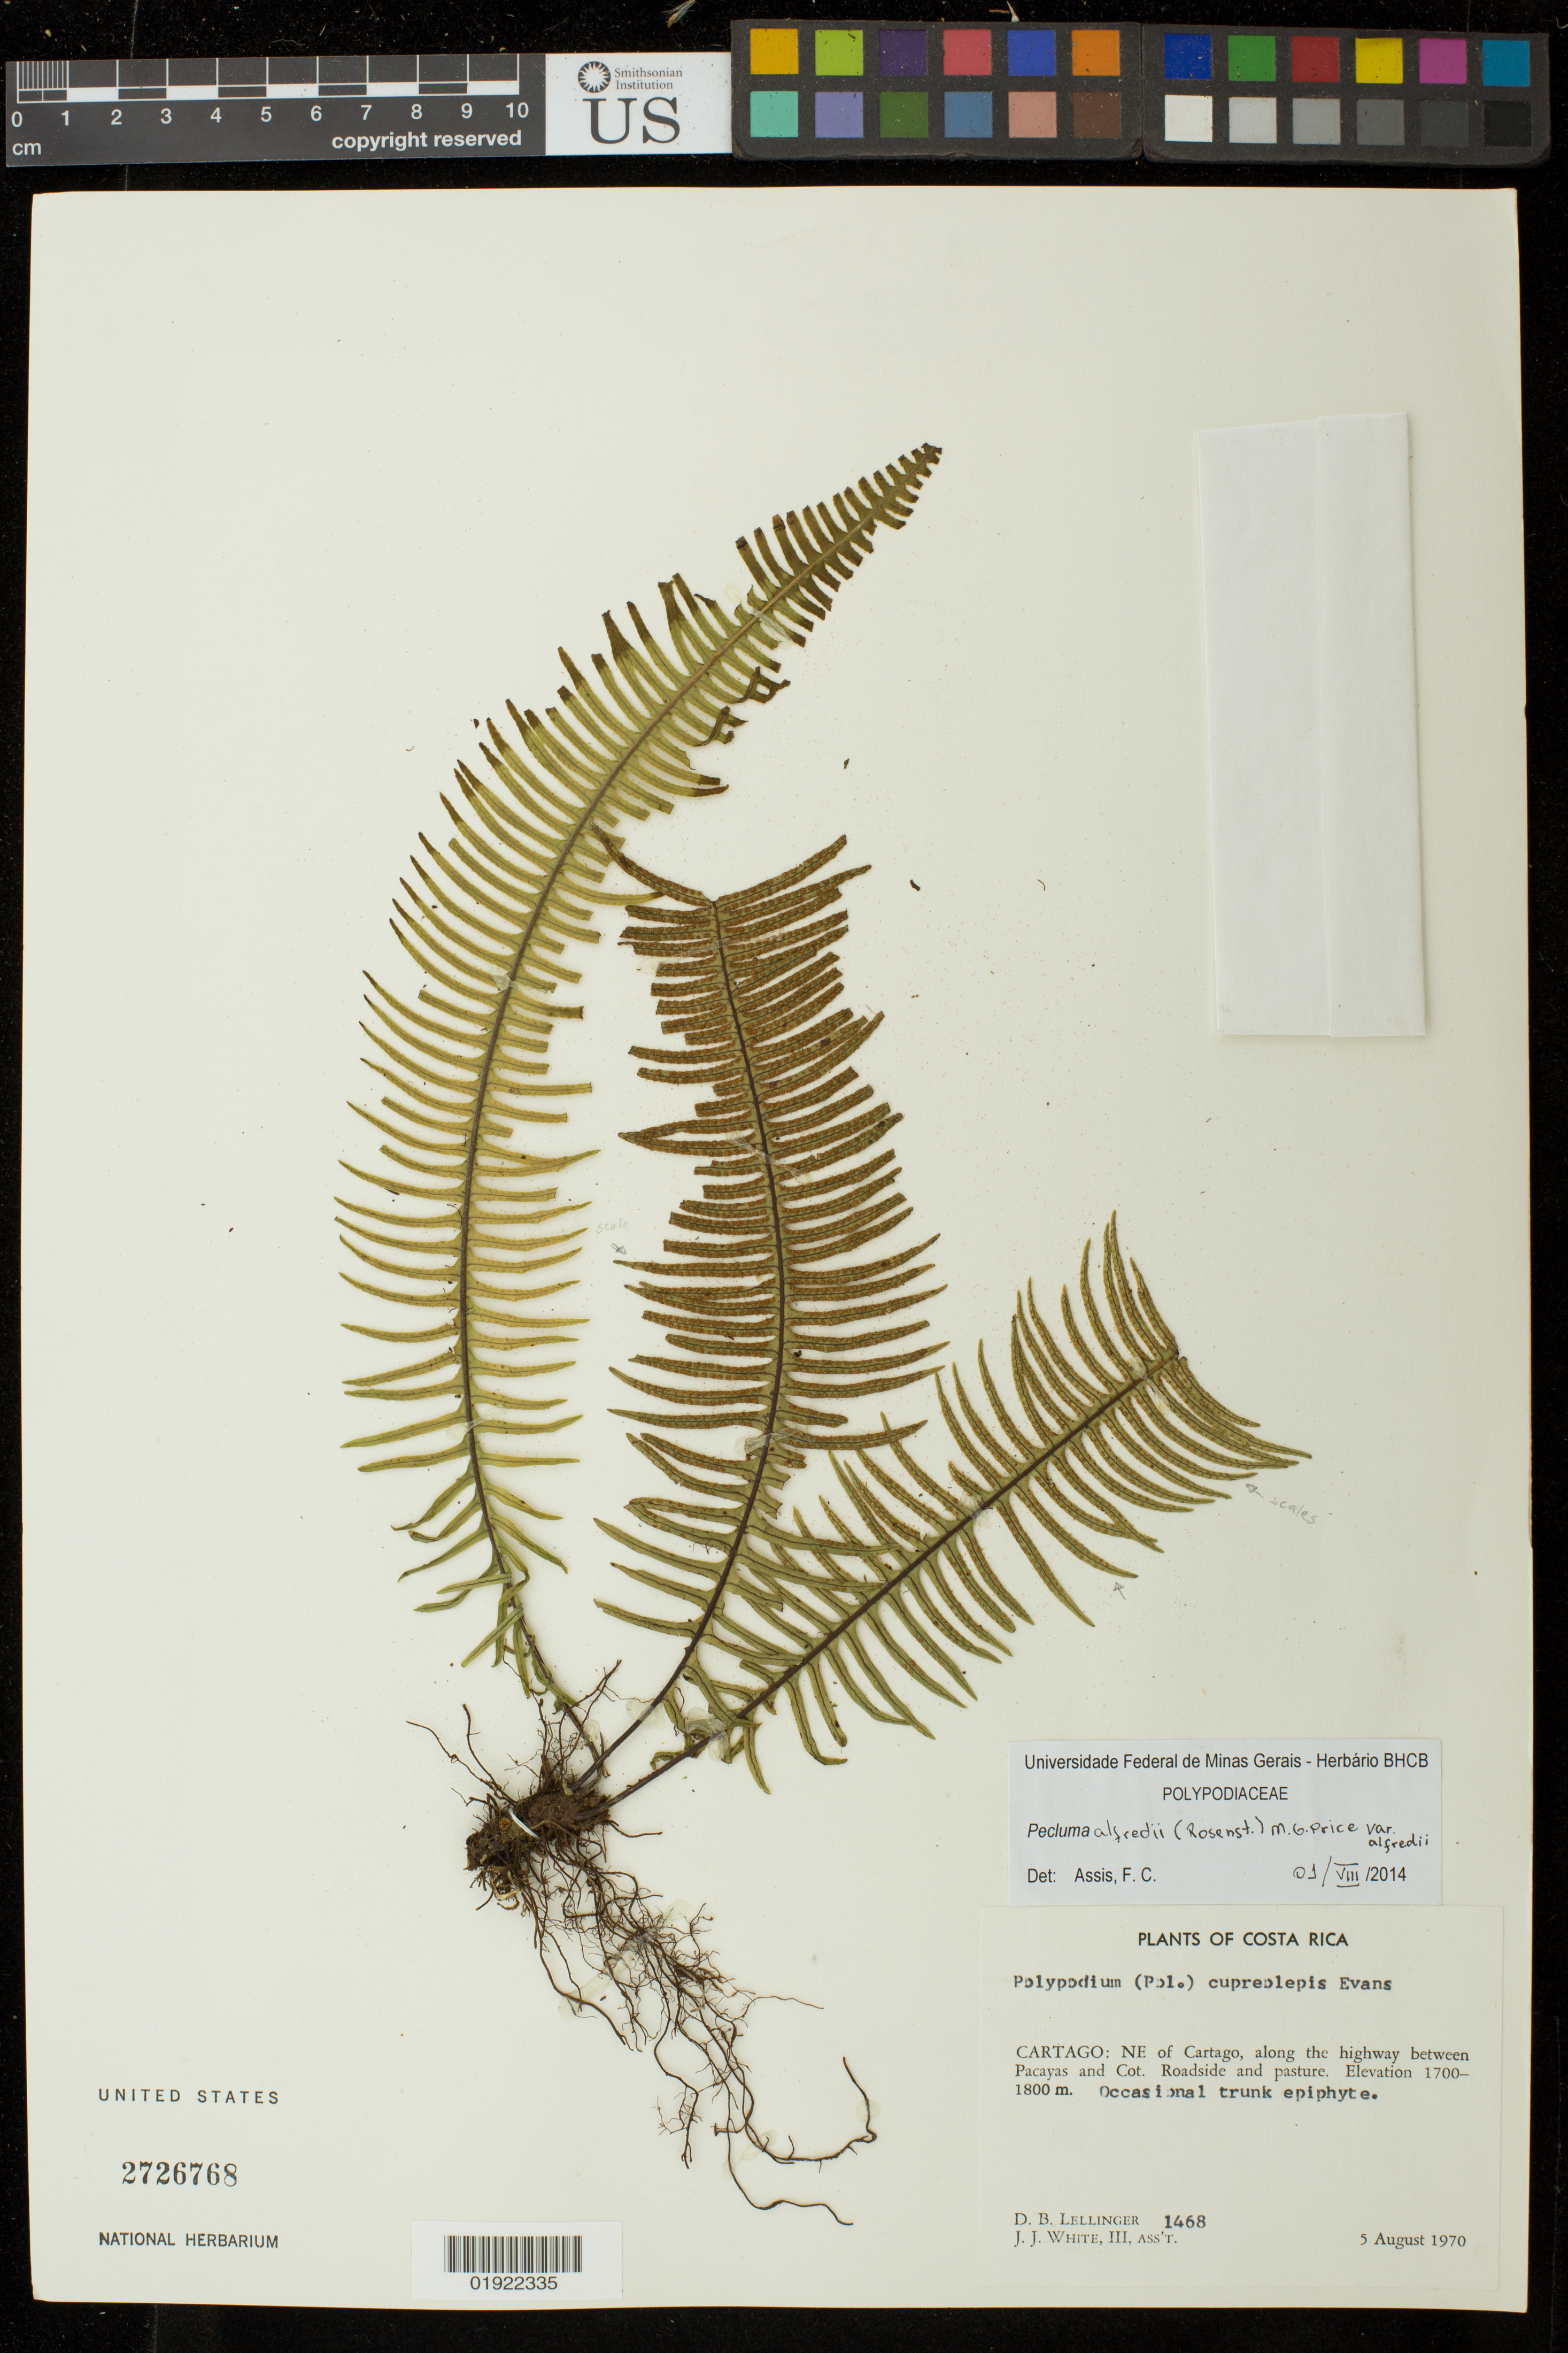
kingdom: Plantae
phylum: Tracheophyta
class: Polypodiopsida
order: Polypodiales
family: Polypodiaceae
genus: Pecluma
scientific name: Pecluma alfredii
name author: (Rosenst.) M.G. Price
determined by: Assis, F. C.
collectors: D. B. Lellinger & J. J. White III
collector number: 1468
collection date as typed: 5 August 1970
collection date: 1970-08-05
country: Costa Rica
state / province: Cartago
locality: NE of Cartago, along the highway between Pacayas and Cot. Roadside and pasture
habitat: roadside and pasture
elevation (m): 1700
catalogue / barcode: US 2726768